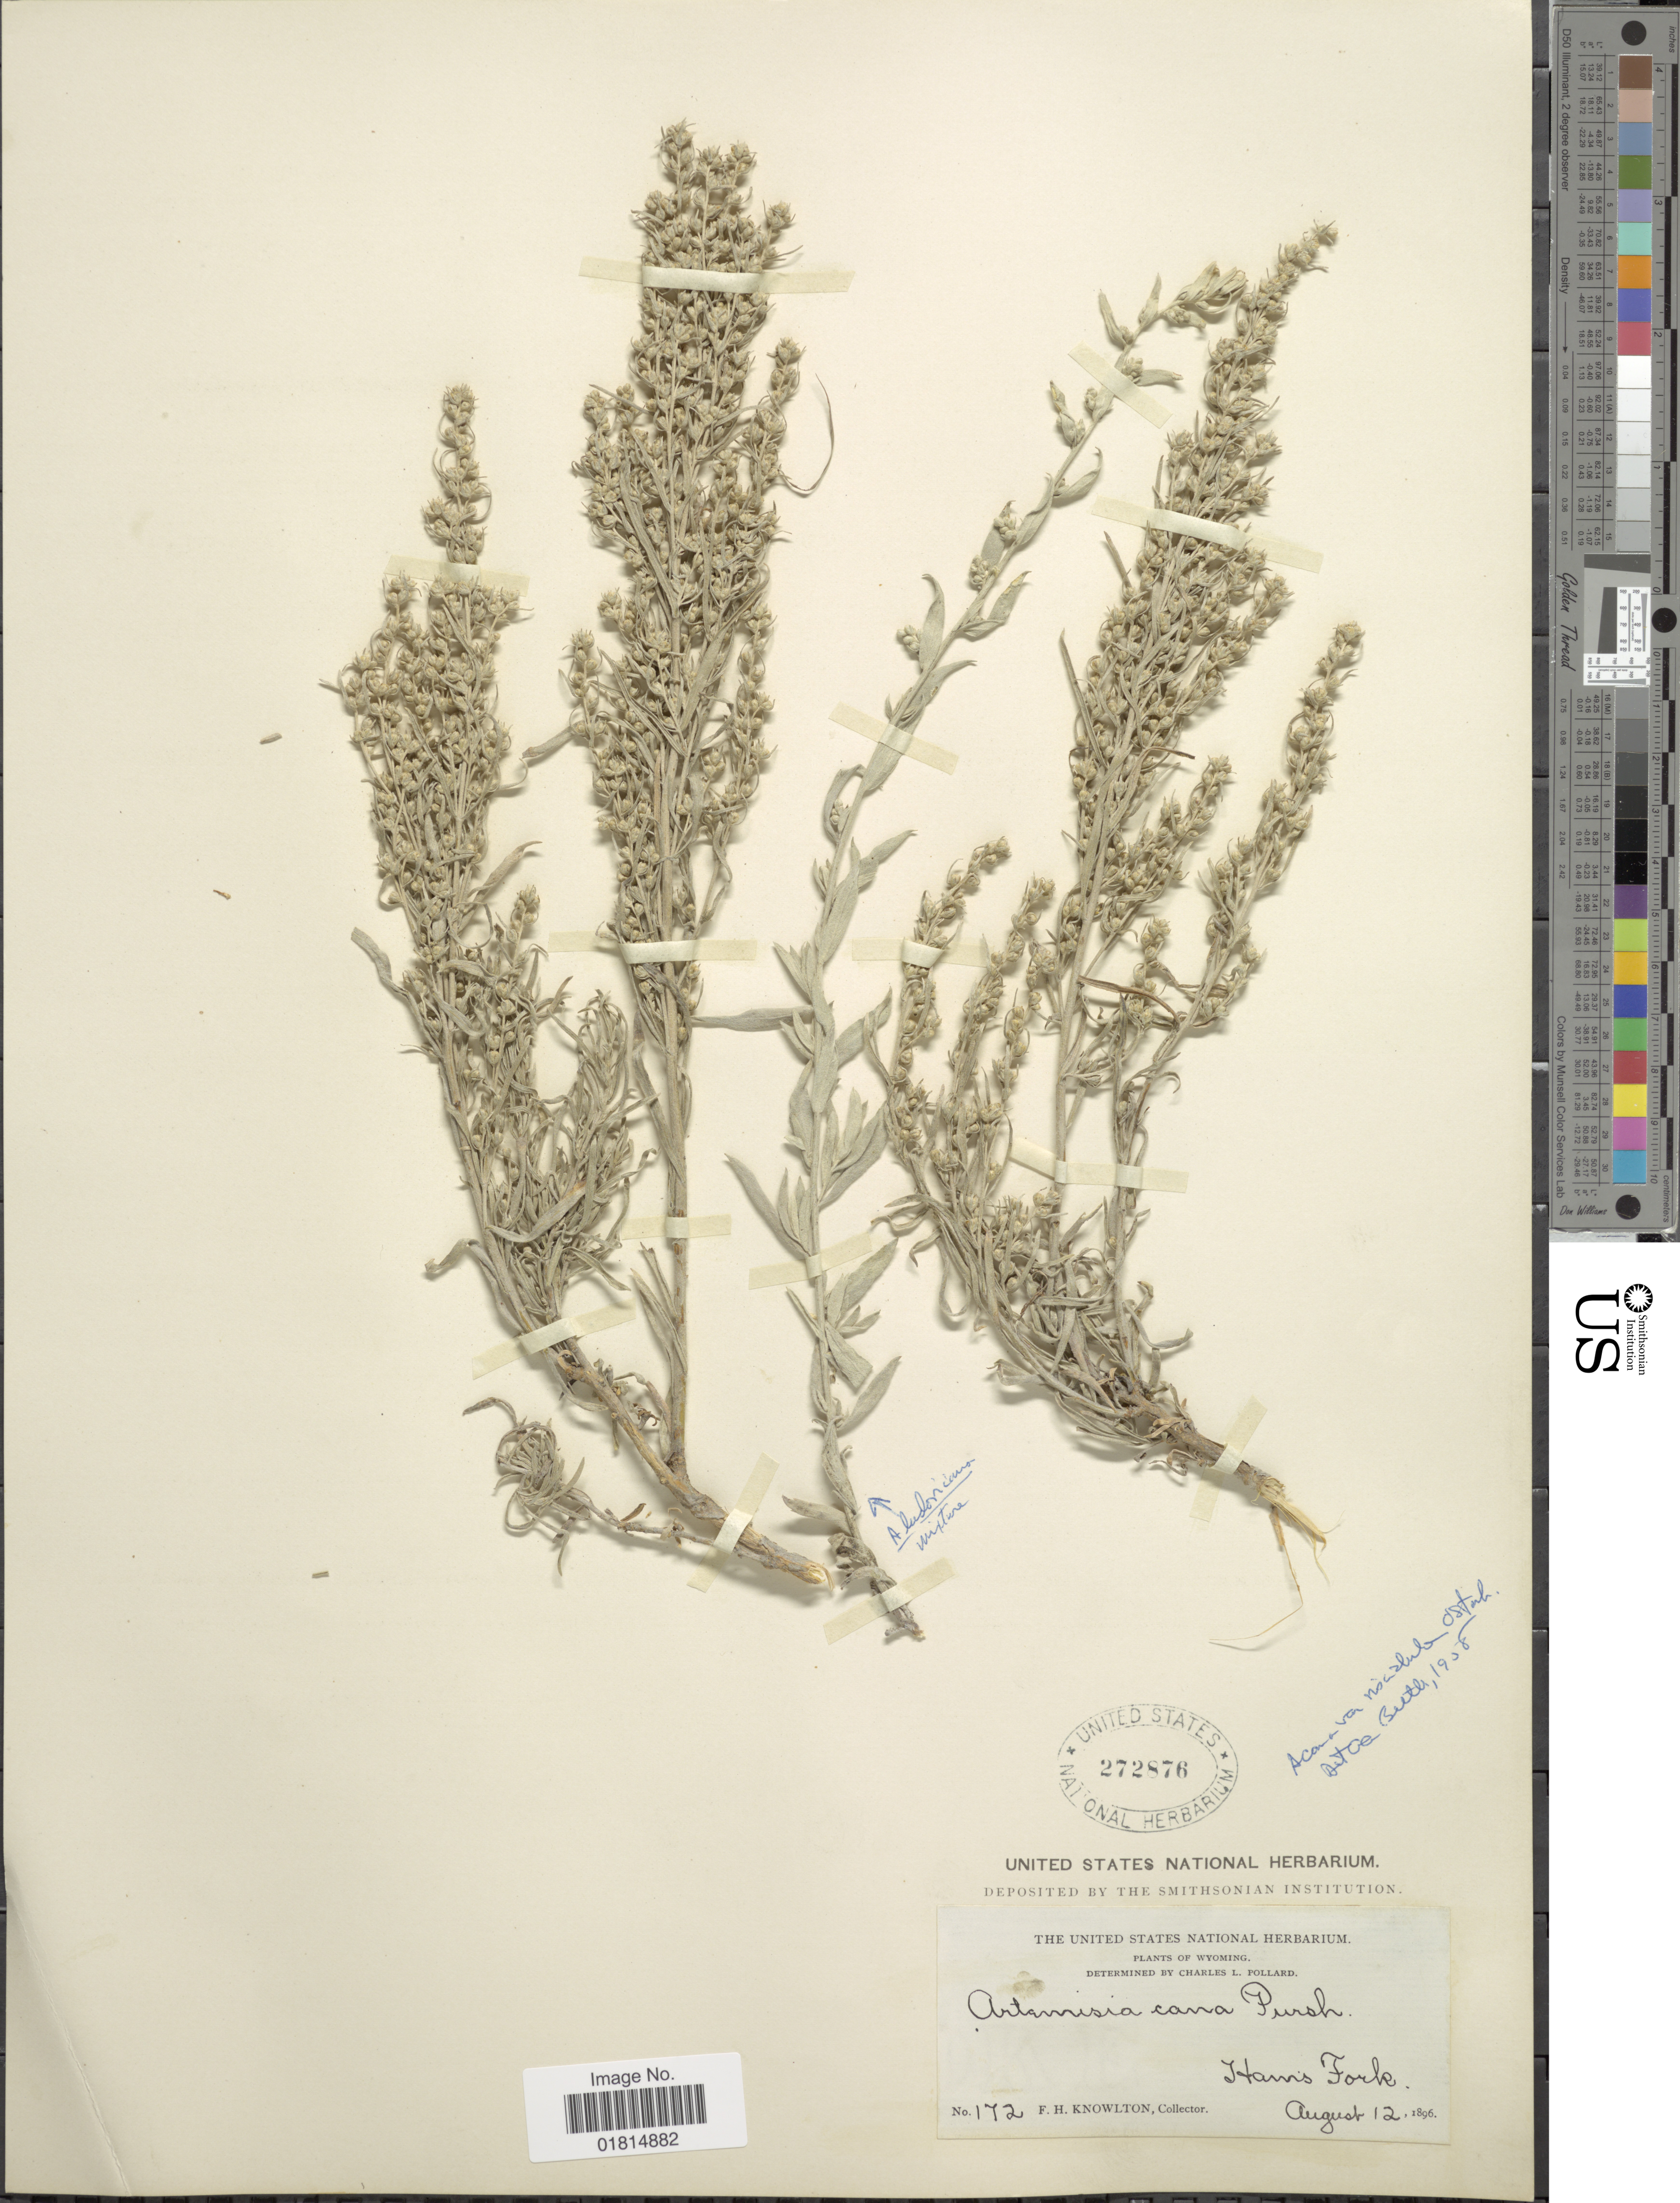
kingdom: Plantae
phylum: Tracheophyta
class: Magnoliopsida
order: Asterales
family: Asteraceae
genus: Artemisia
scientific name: Artemisia cana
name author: Pursh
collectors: F. H. Knowlton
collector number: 172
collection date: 1896-08-12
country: United States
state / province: Wyoming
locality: Ham's Fork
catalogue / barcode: US 272876